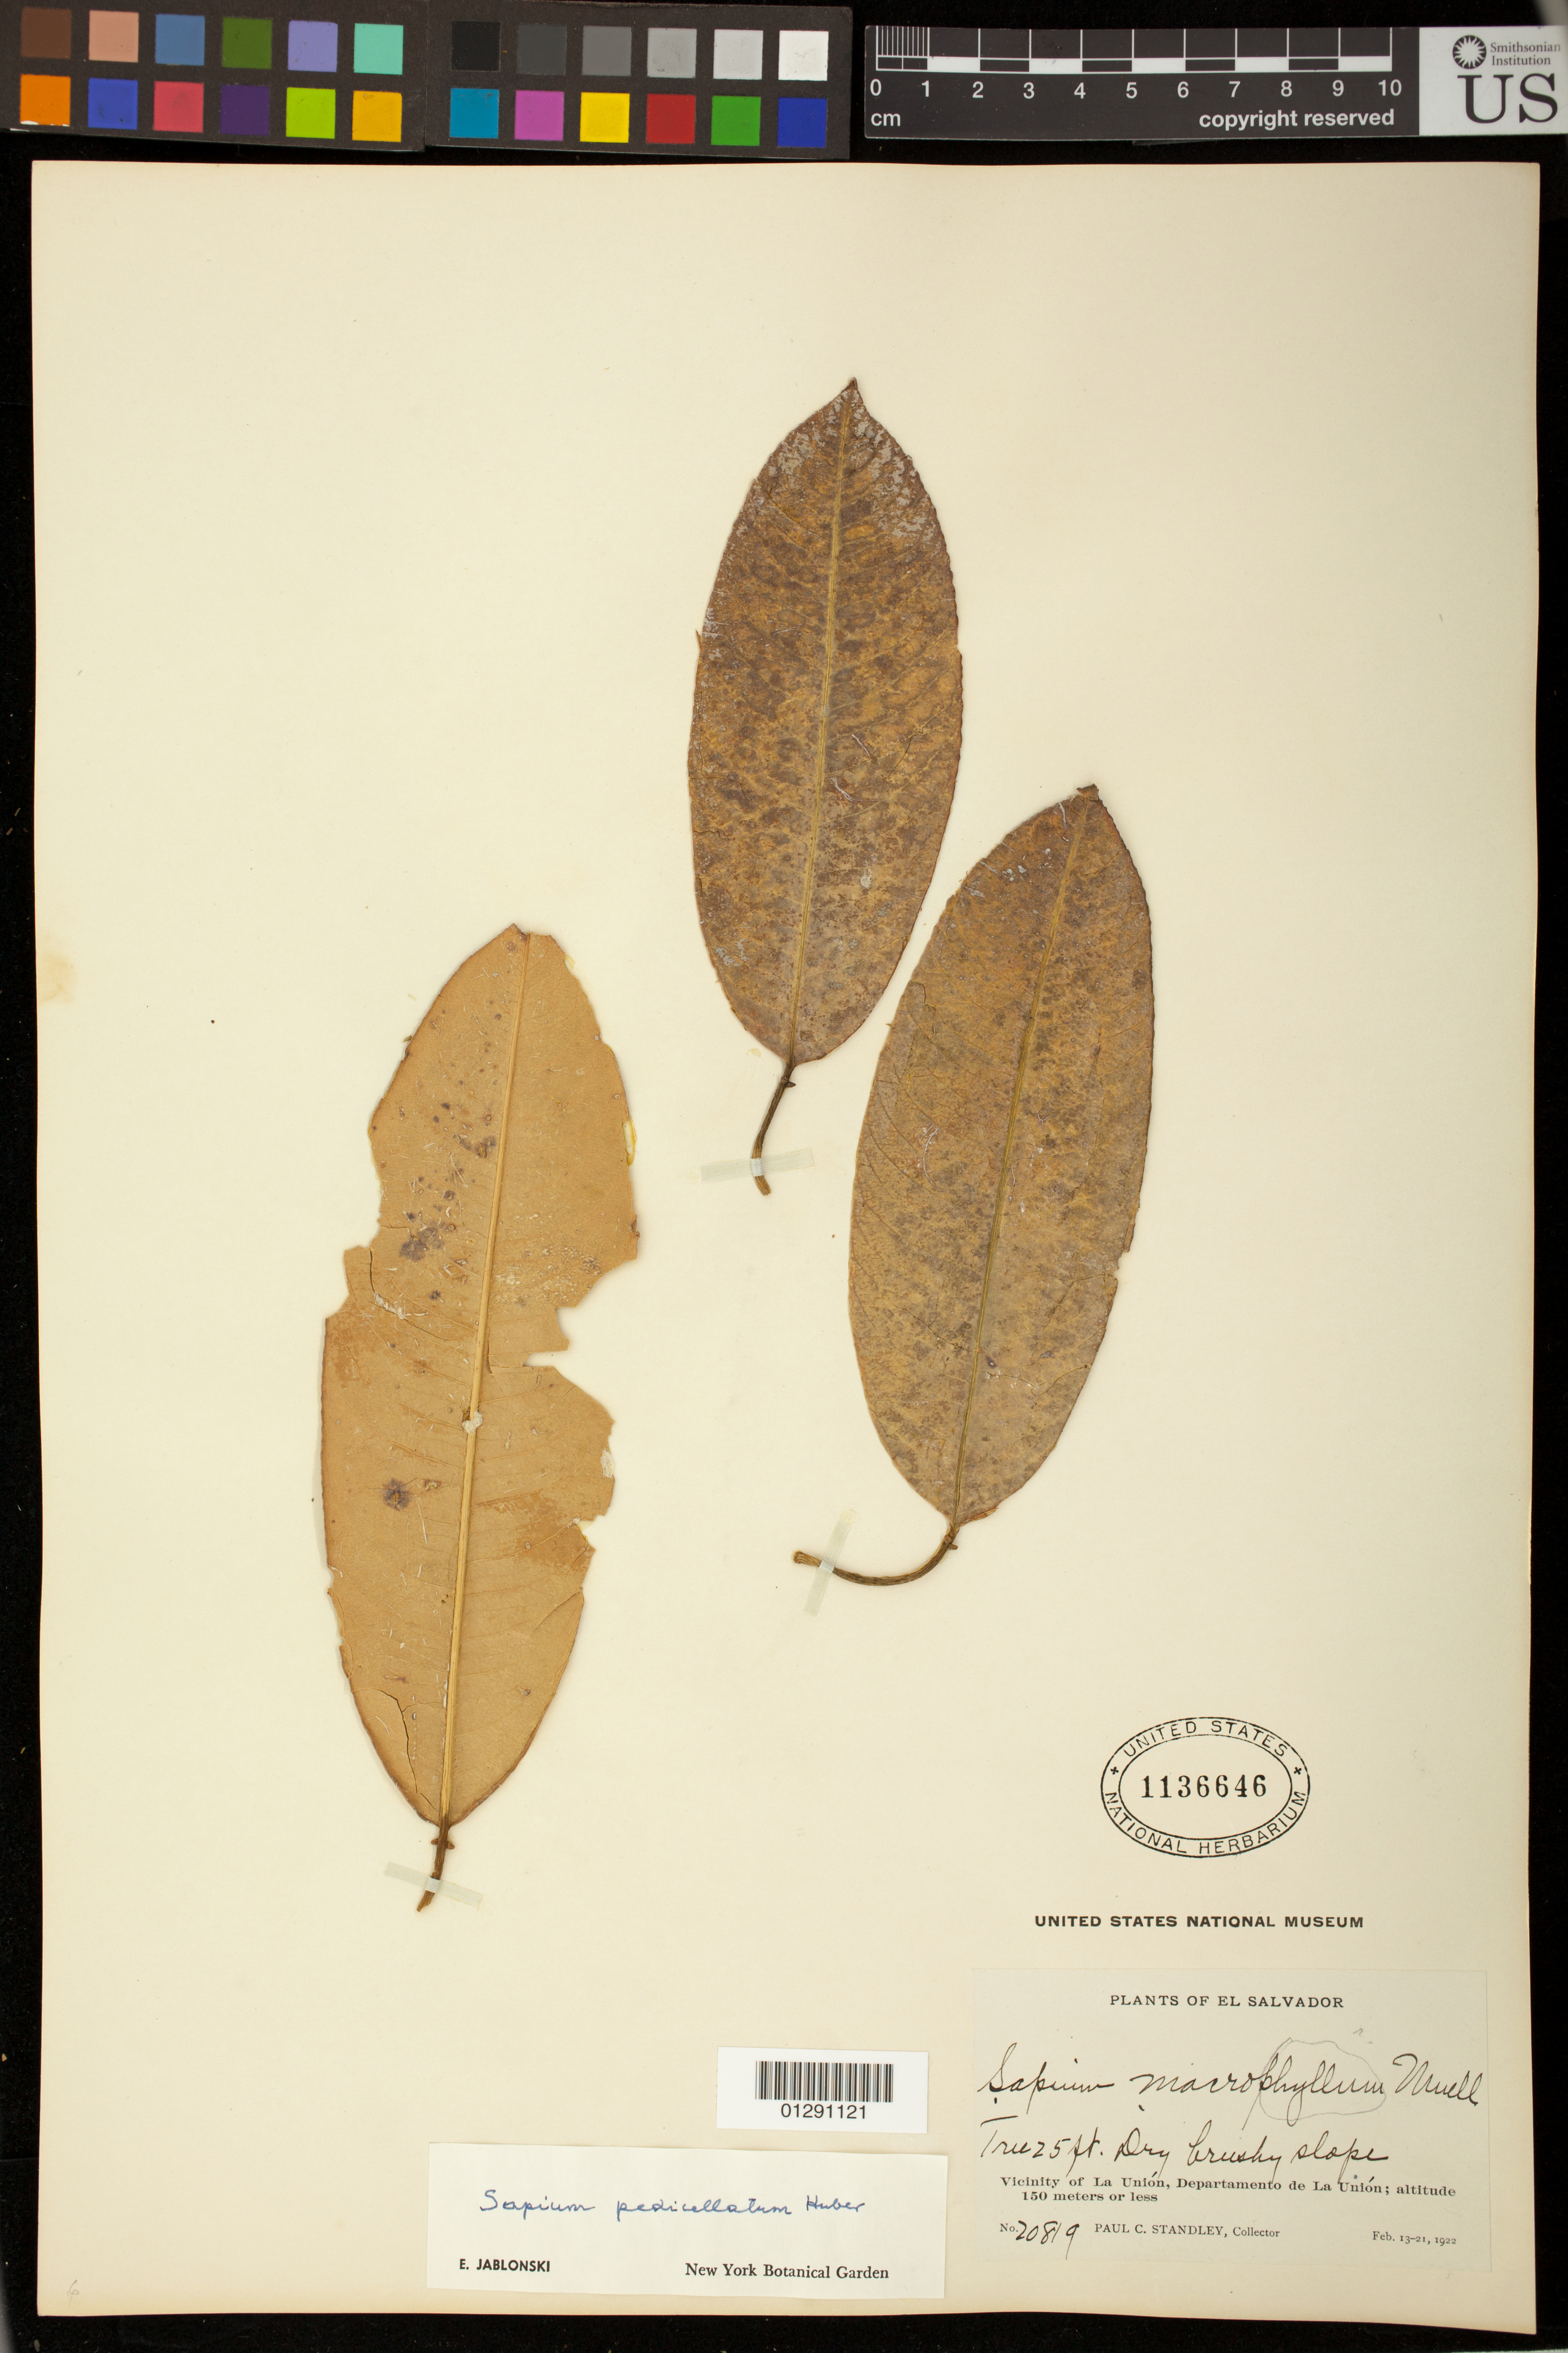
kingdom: Plantae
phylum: Tracheophyta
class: Magnoliopsida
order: Malpighiales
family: Euphorbiaceae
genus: Sapium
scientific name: Sapium pedicellatum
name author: Huber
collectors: Standley, Paul Carpenter, Steyermark, Julian Alfred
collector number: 20819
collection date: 1922-02-13/1922-02-21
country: El Salvador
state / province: La Union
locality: vicinity of La Union department of La Union,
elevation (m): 150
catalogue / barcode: US 1136646